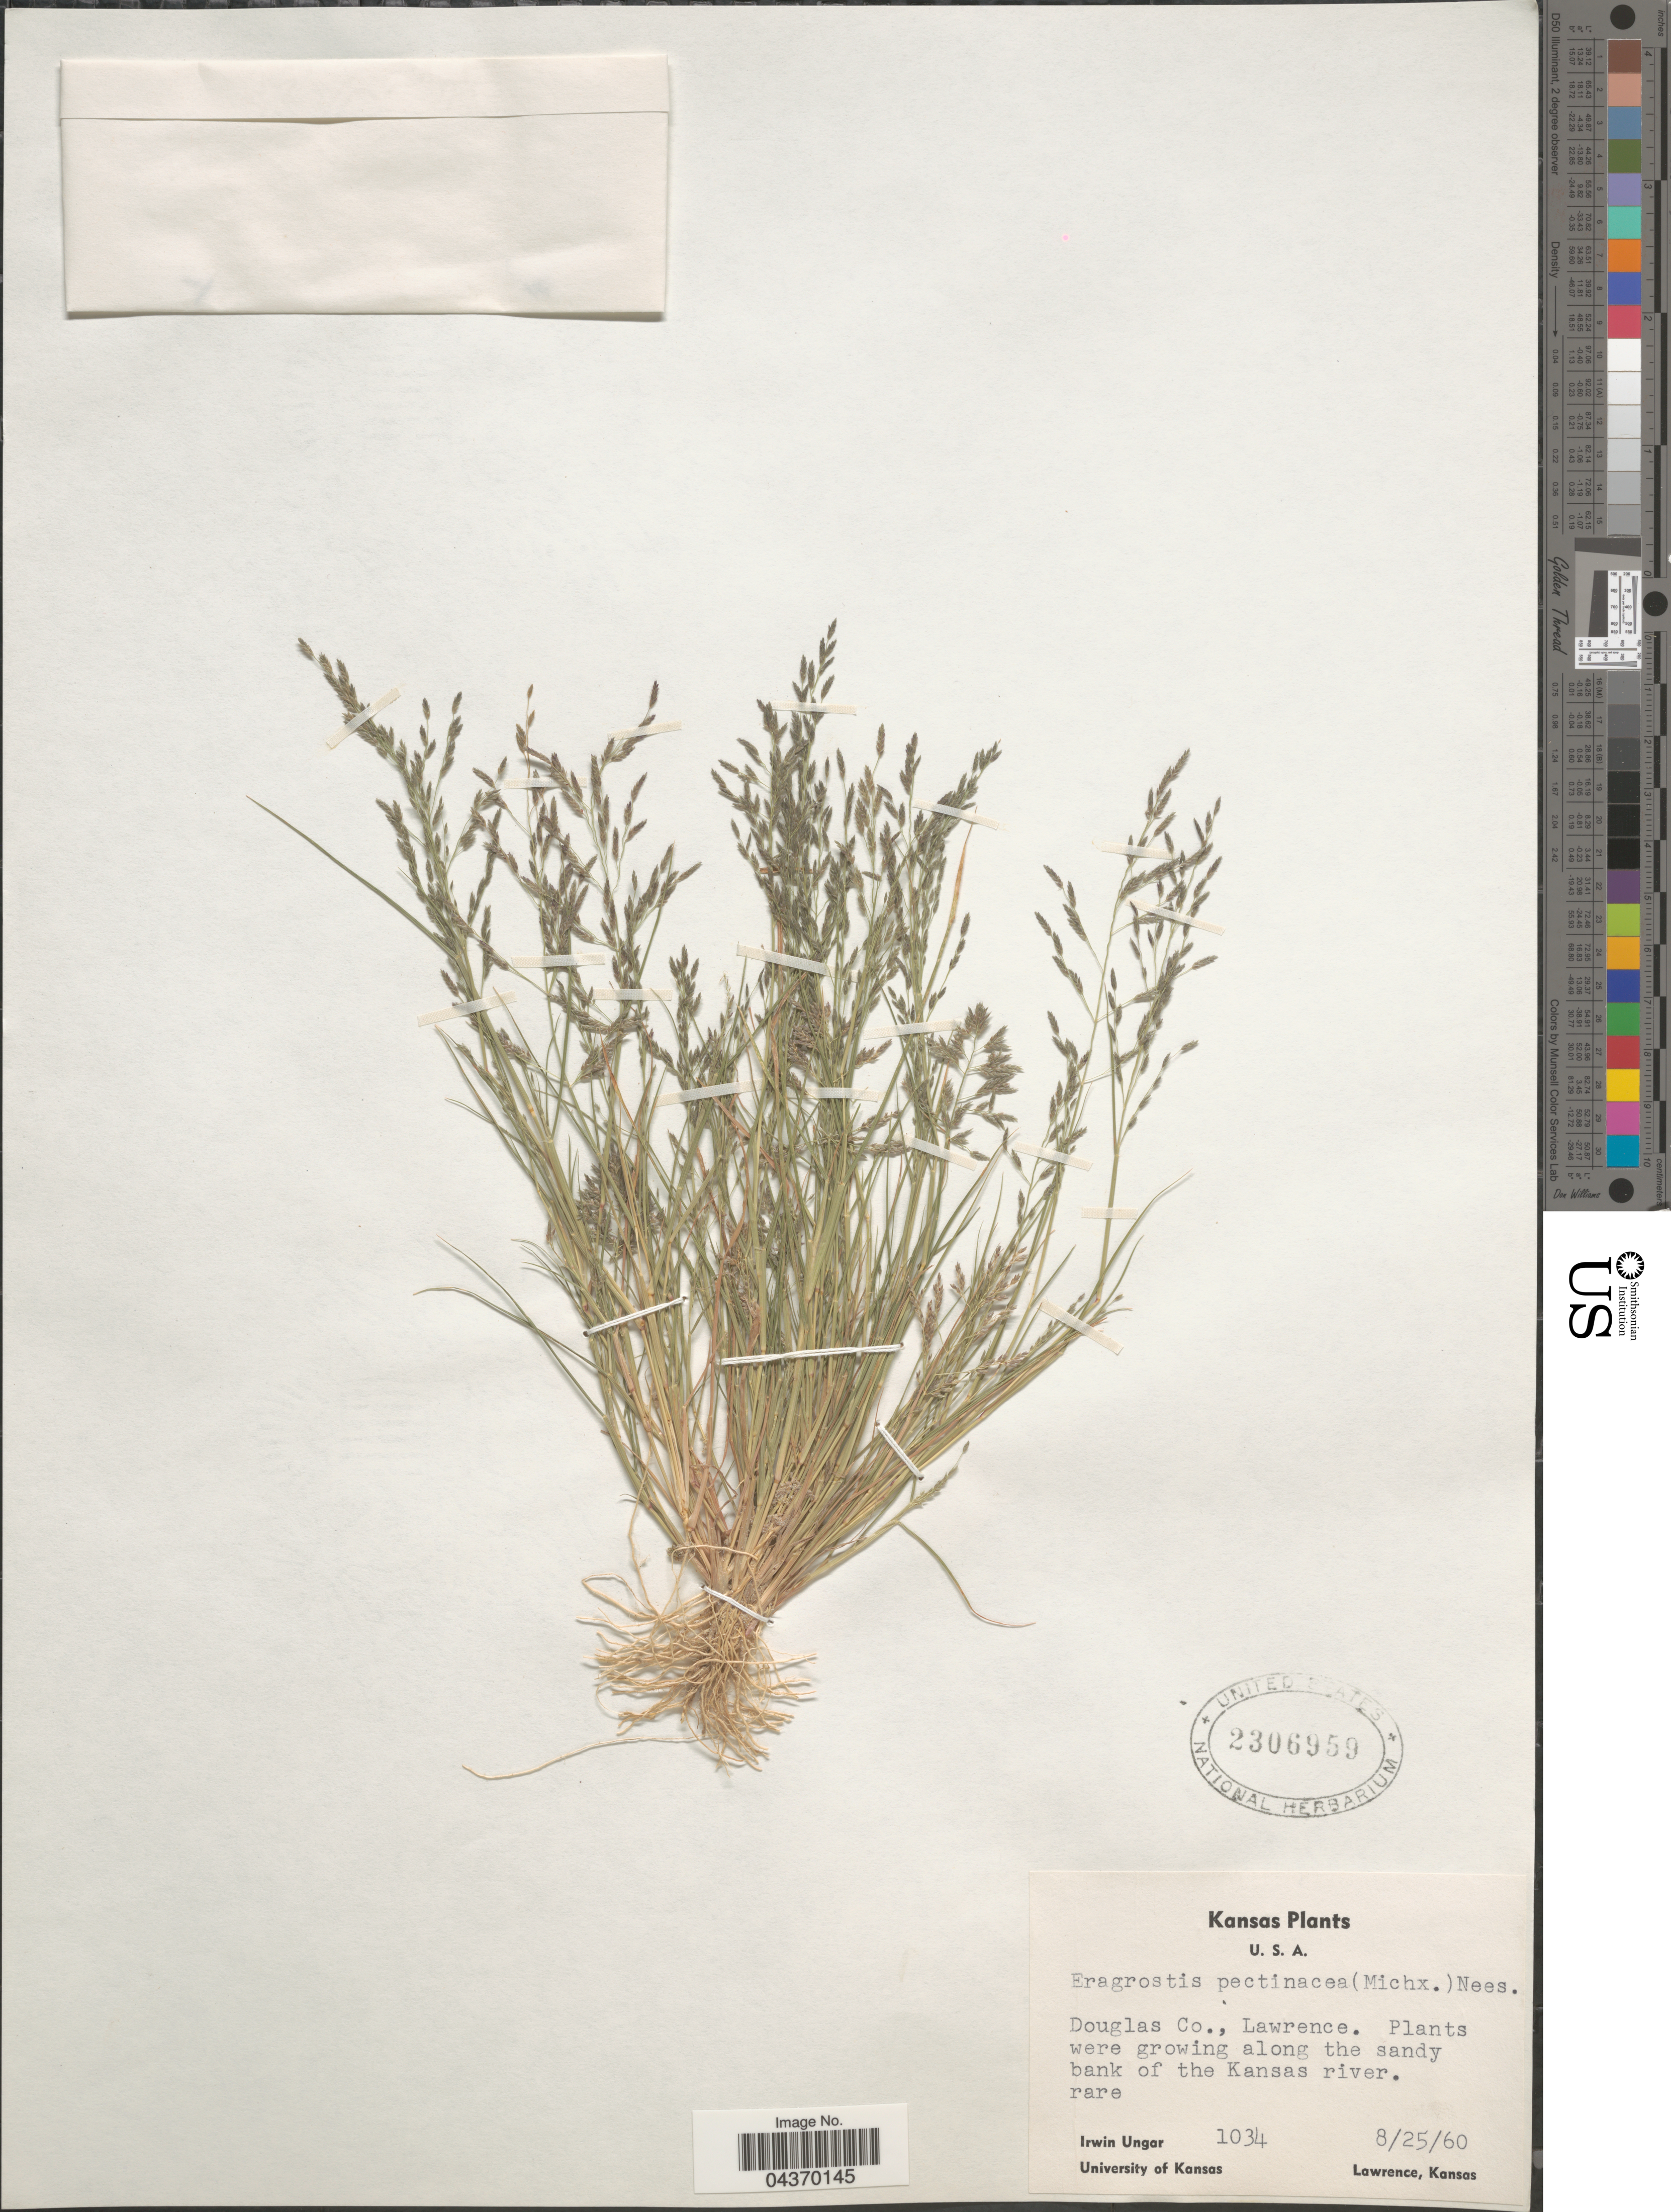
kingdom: Plantae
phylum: Tracheophyta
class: Liliopsida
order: Poales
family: Poaceae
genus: Eragrostis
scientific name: Eragrostis pectinacea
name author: (Michx.) Nees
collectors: I. Ungar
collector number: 1034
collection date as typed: Transcribed d/m/y: 25/8/60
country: United States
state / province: Kansas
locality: Douglas Co., Lawrence. Along the sandy bank of the Kansas river.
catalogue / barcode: US 2306959